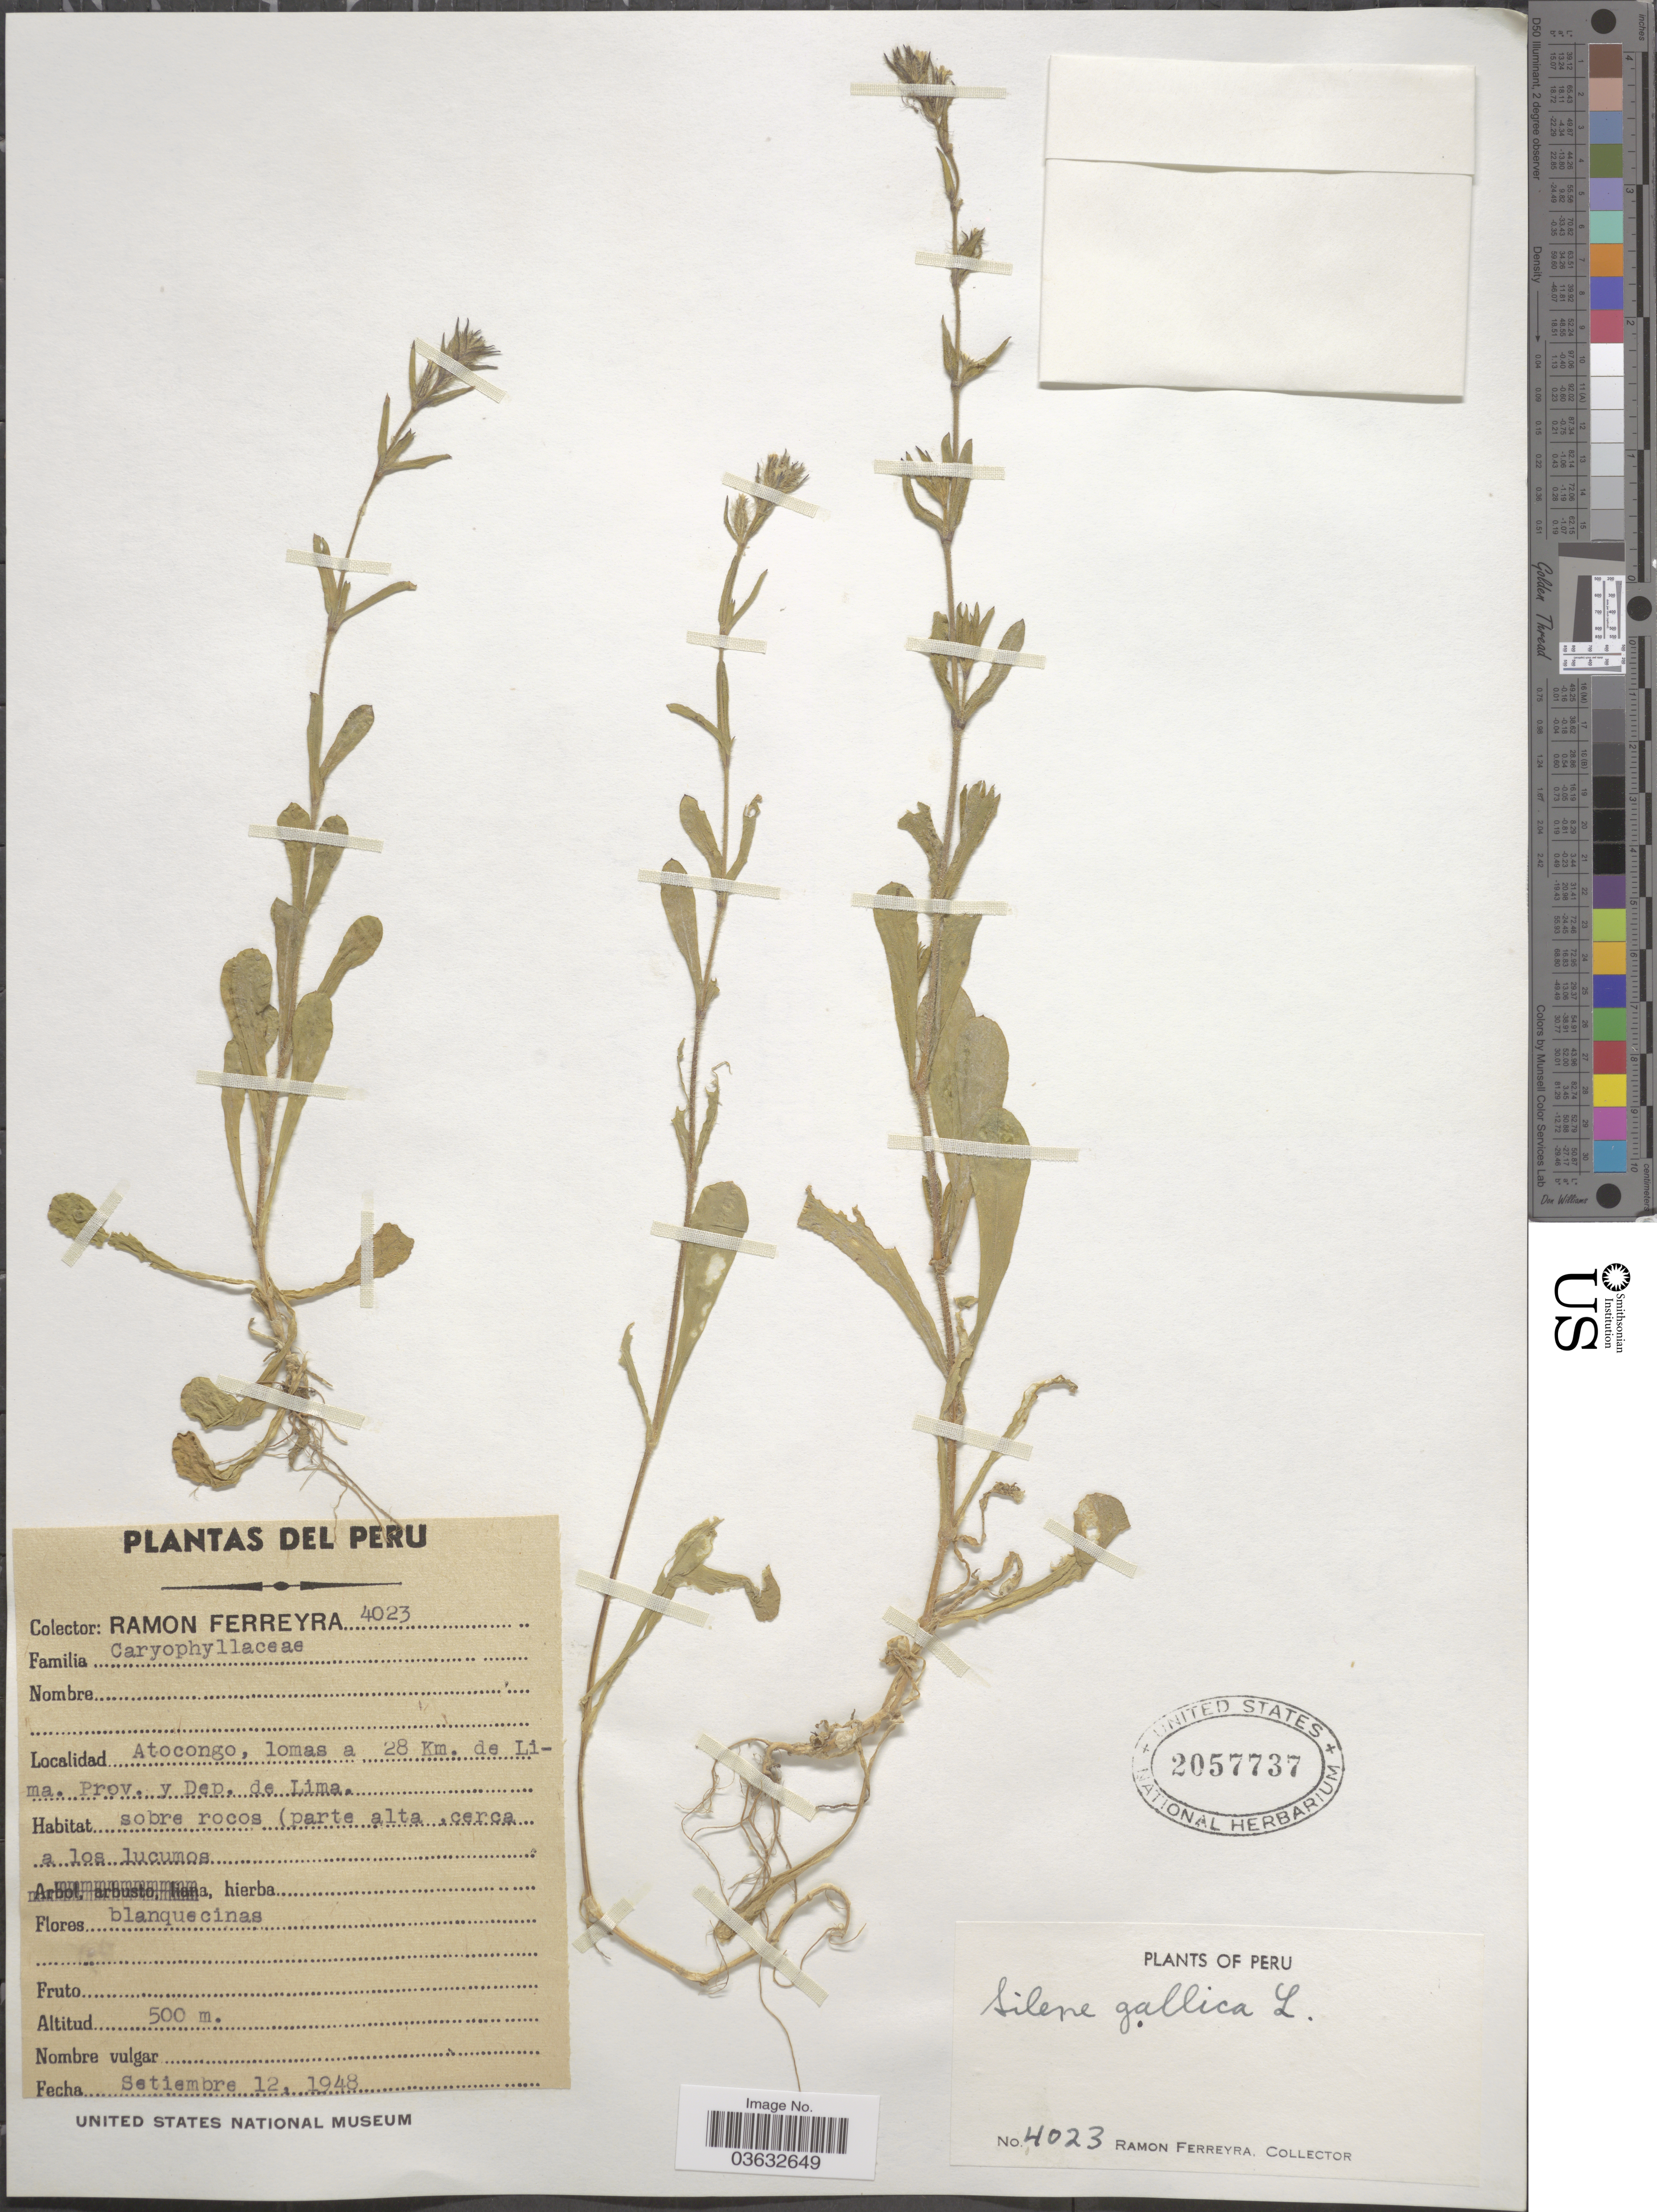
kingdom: Plantae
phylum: Tracheophyta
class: Magnoliopsida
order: Caryophyllales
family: Caryophyllaceae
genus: Silene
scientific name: Silene gallica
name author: L.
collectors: R. A. Ferreyra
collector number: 4023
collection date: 1948-09-12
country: Peru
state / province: Lima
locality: Atocongo, lomas a 28 Km. de Lima. Prov. y Dep. de Lima.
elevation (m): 500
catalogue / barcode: US 2057737